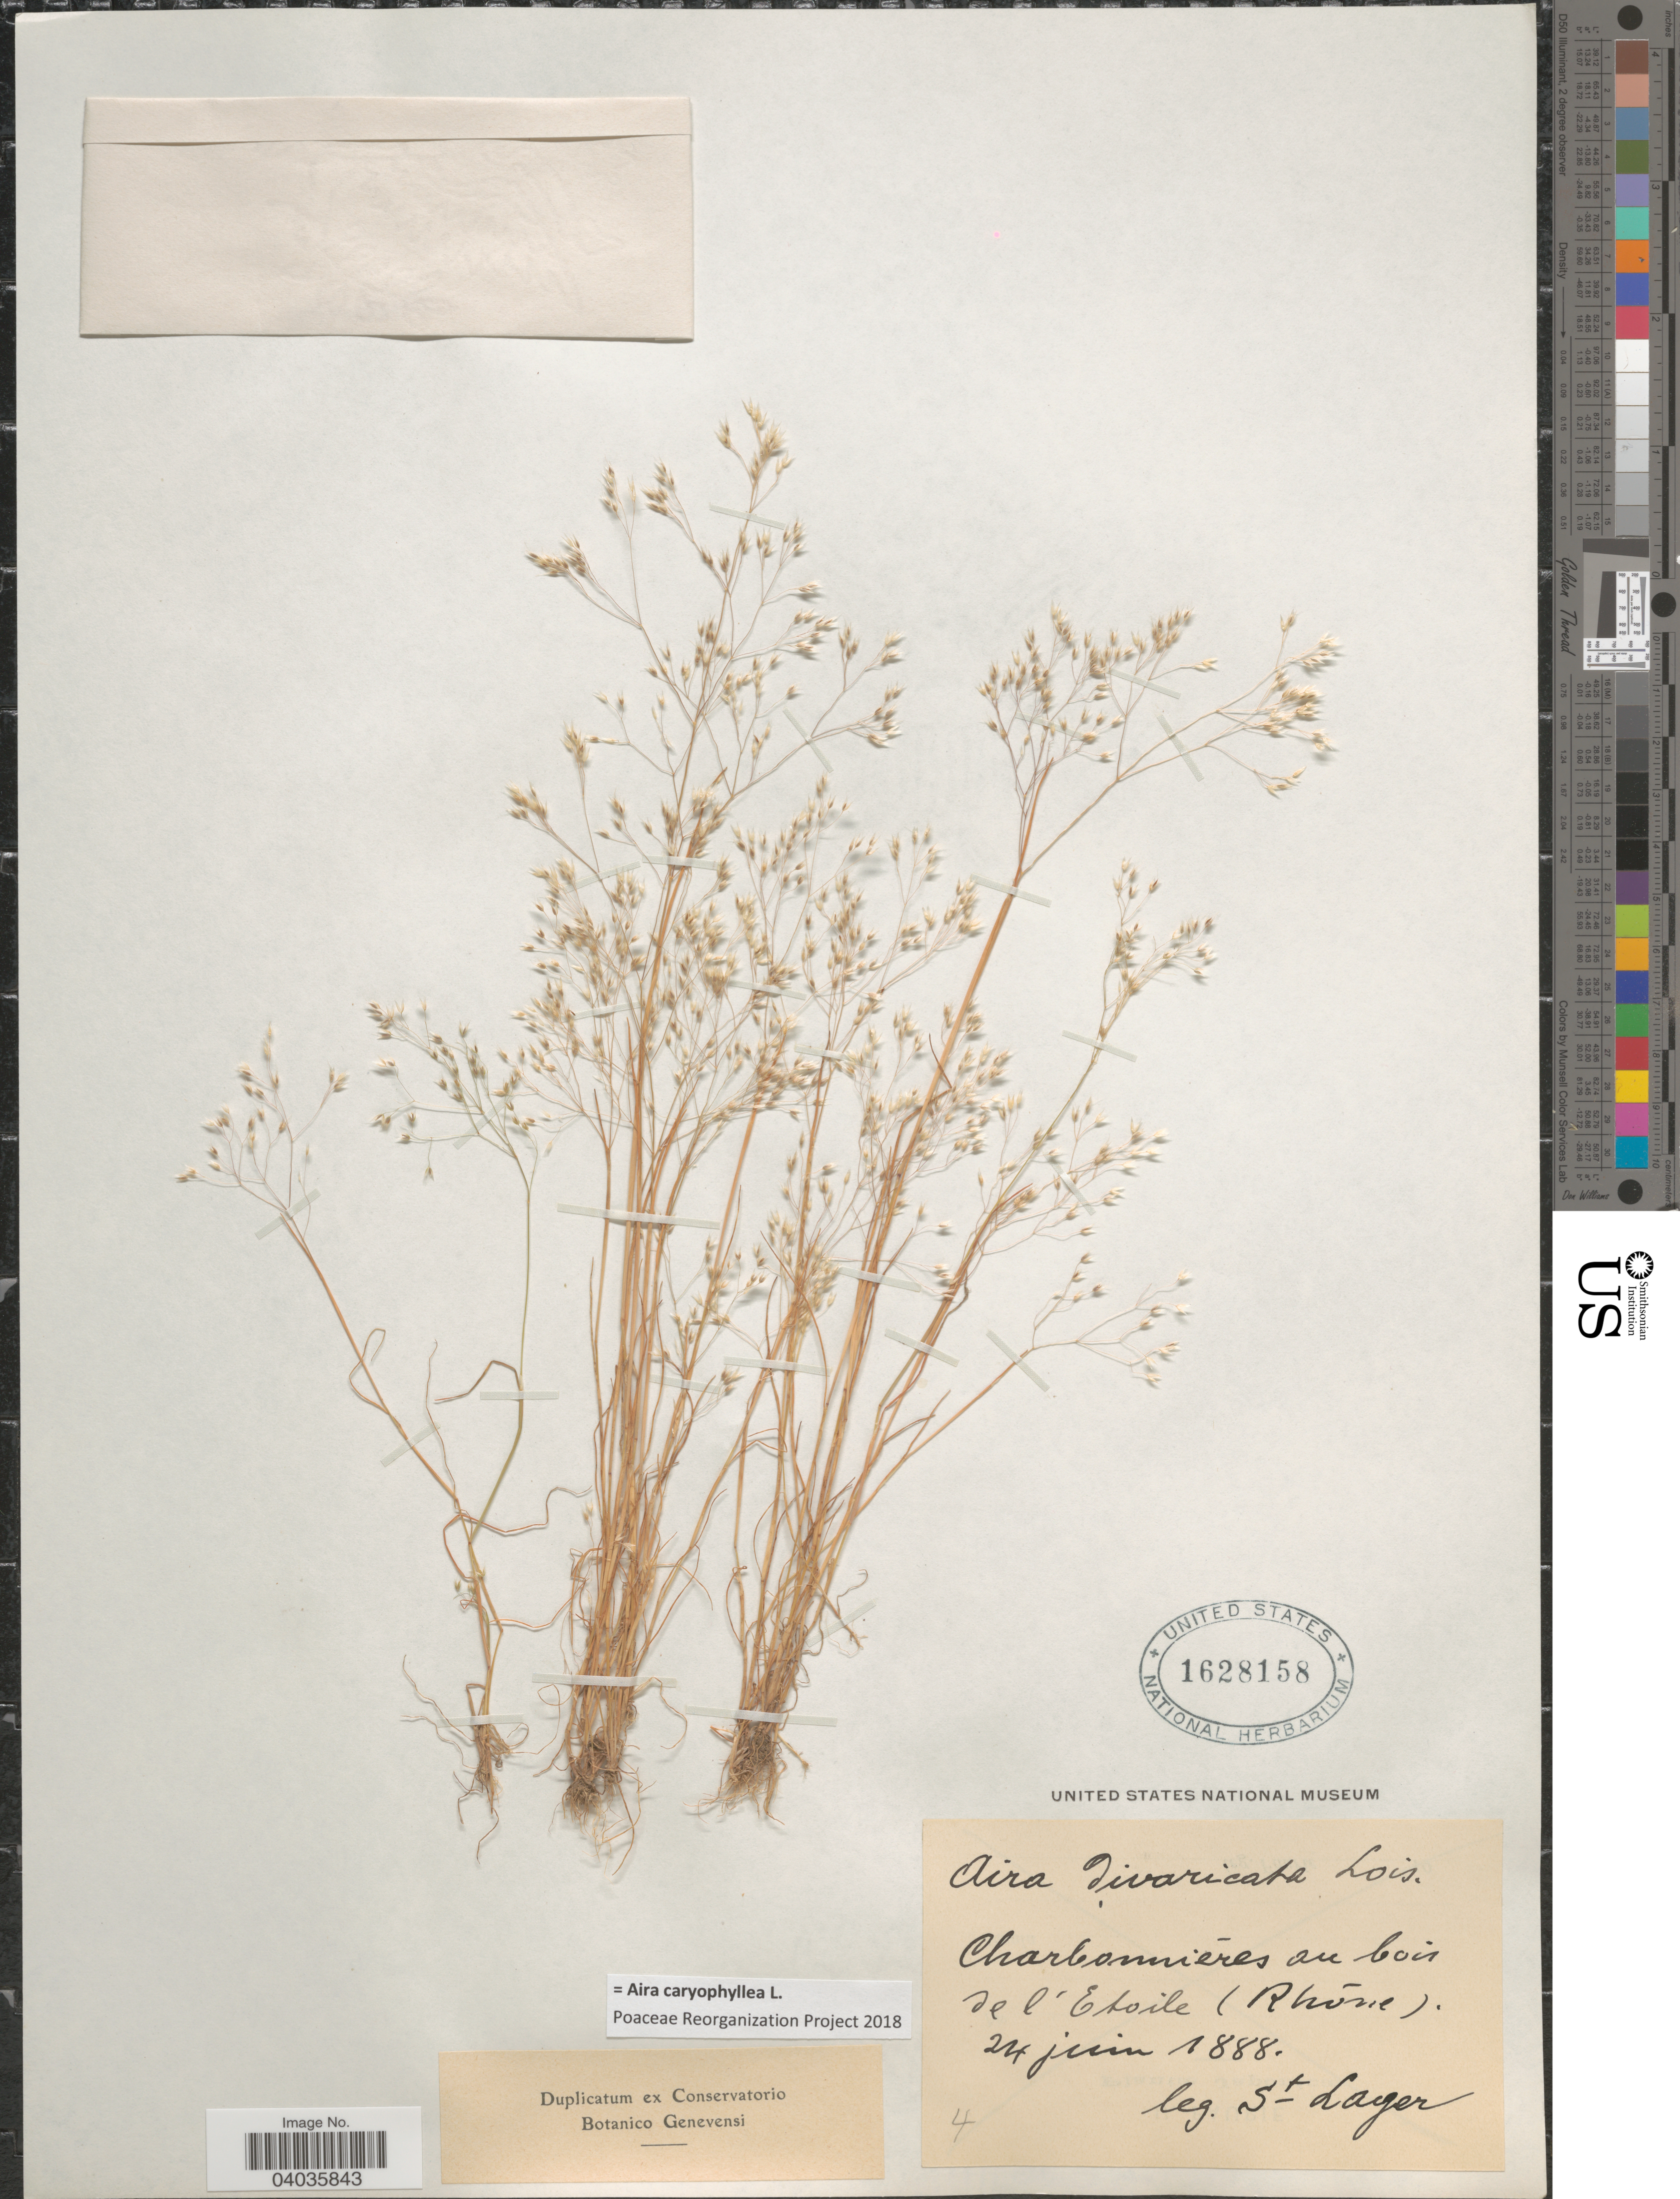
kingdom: Plantae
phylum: Tracheophyta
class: Liliopsida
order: Poales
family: Poaceae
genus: Aira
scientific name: Aira caryophyllea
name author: L.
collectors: -. St. Lager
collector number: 4?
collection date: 1888-06-24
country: France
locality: Charlonniéres au bois de l' Etoile (Rhône).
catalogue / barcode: US 1628158